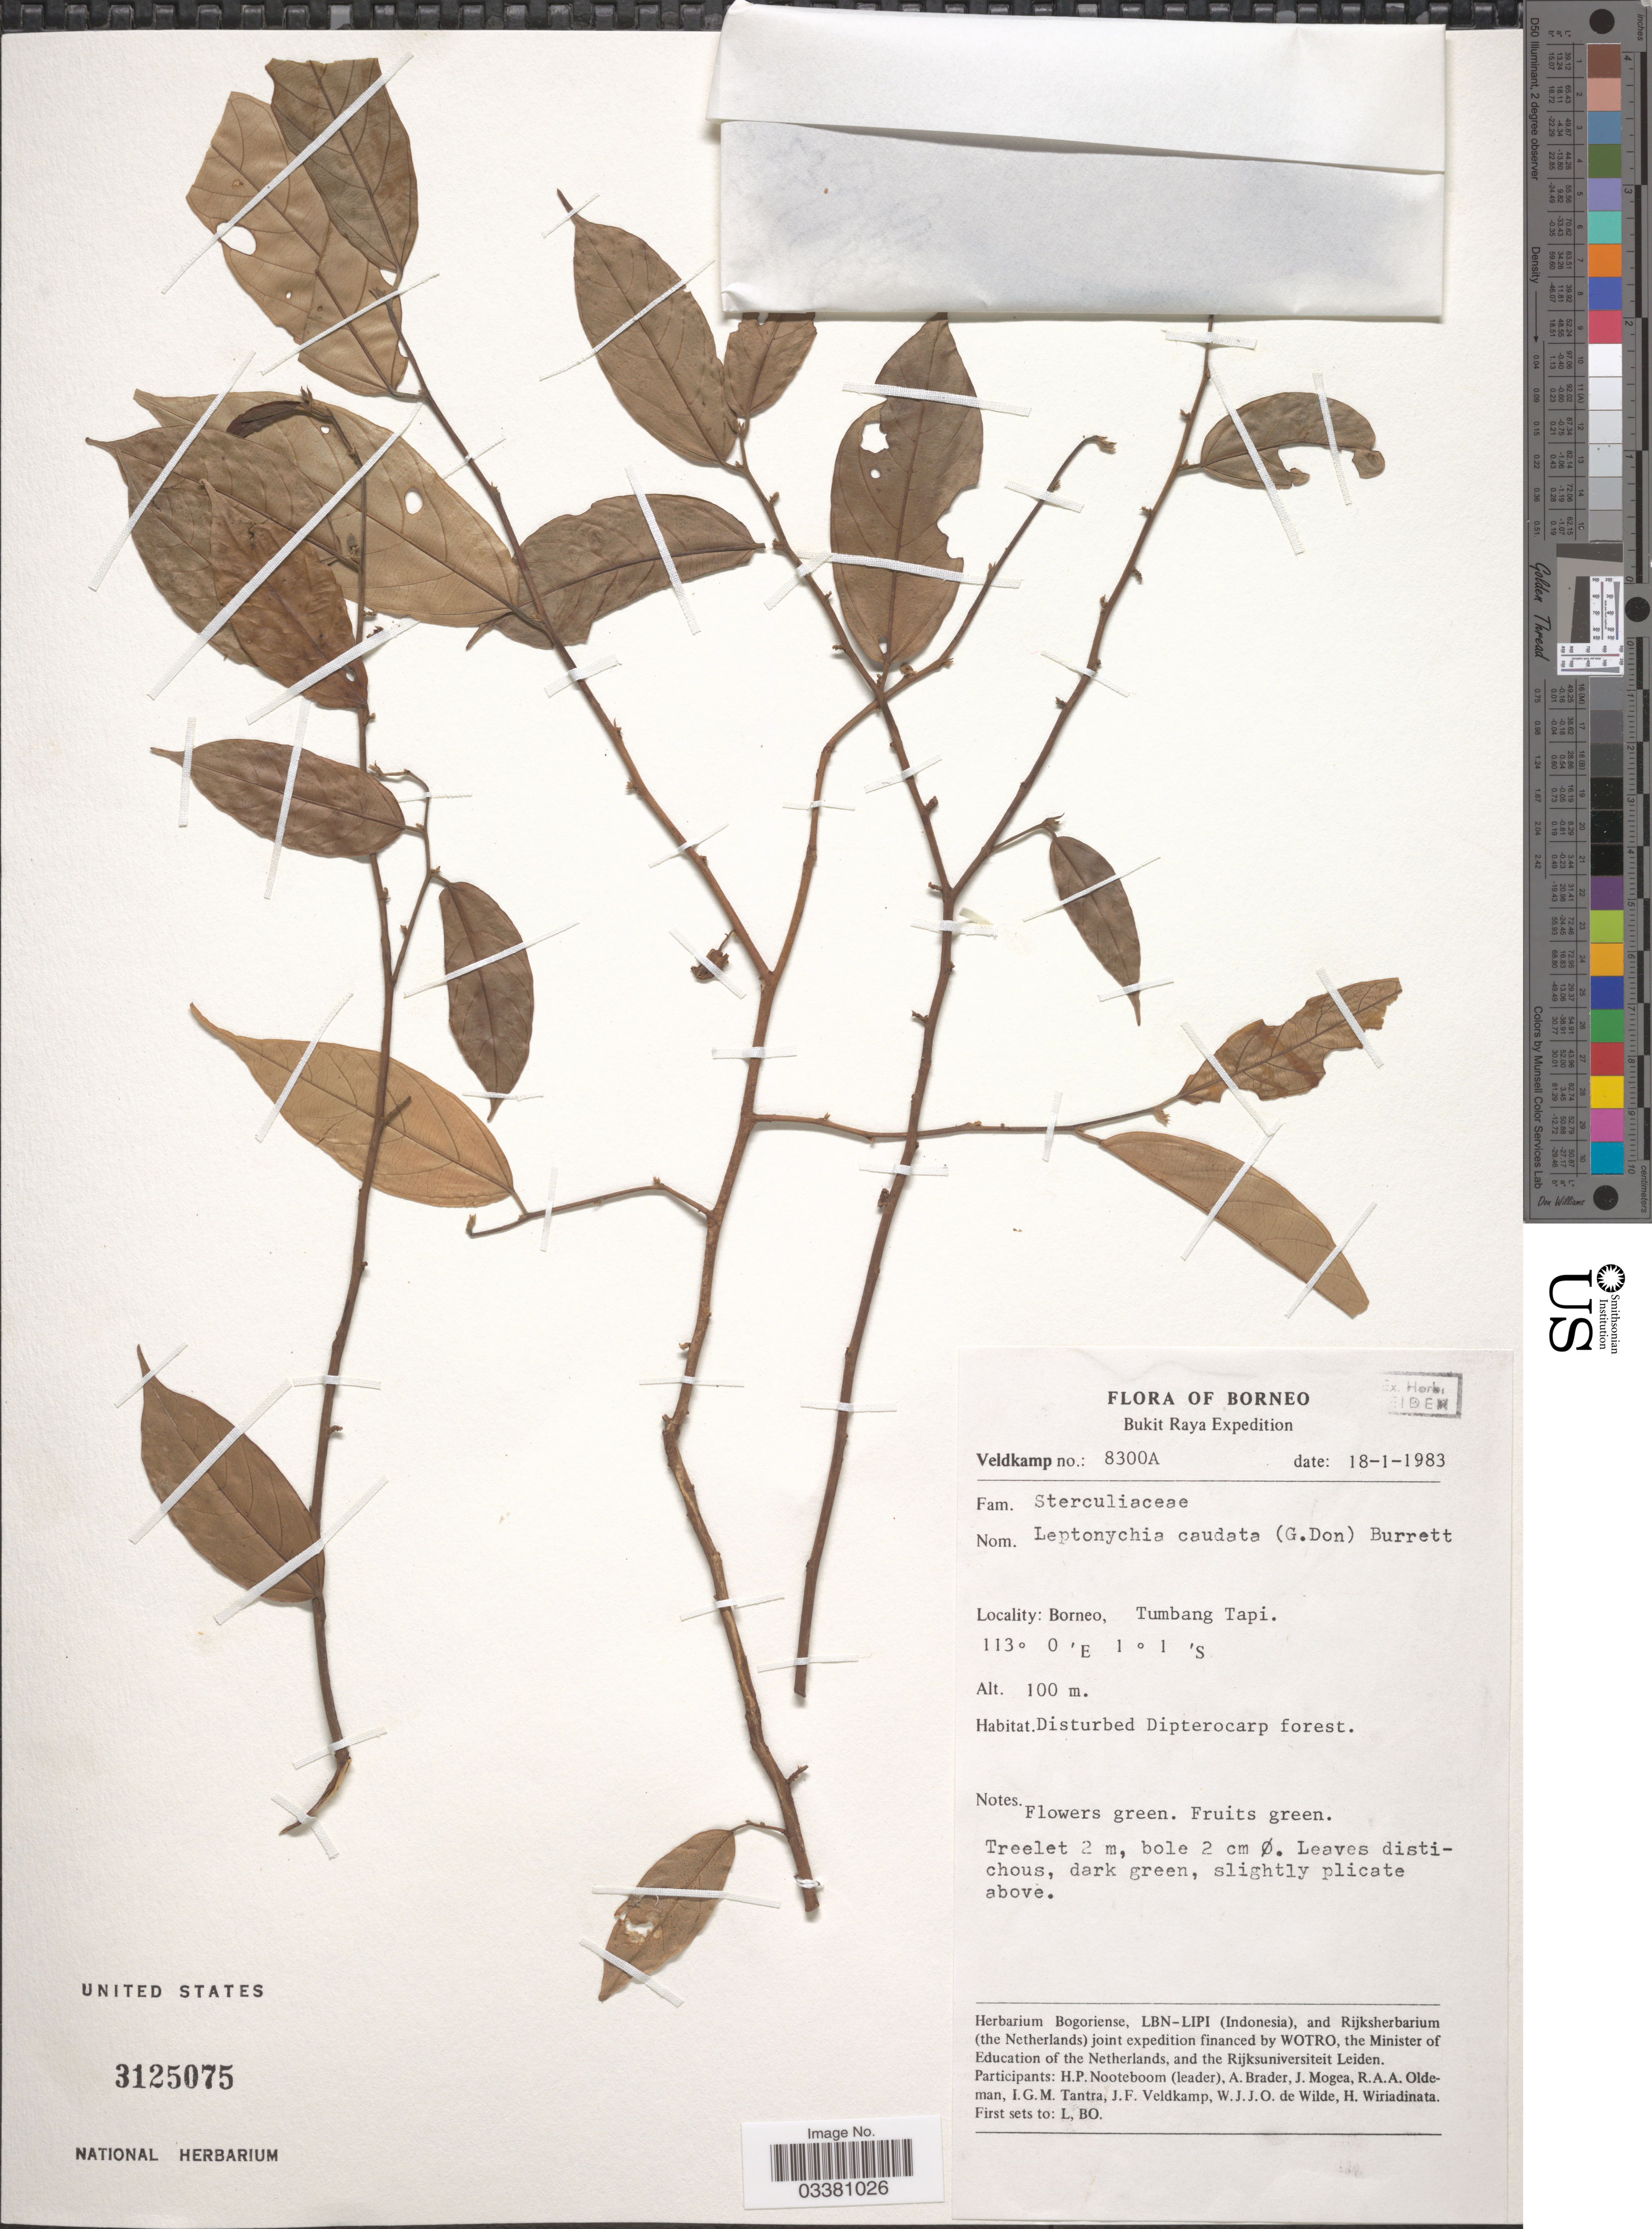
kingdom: Plantae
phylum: Tracheophyta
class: Magnoliopsida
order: Malvales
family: Malvaceae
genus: Leptonychia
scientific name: Leptonychia caudata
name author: Burret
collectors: -. Veldkamp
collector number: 8300A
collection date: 1983-01-18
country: Indonesia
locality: Borneo. Bukit Raya. Tumbang Tapi.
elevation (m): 100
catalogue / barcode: US 3125075